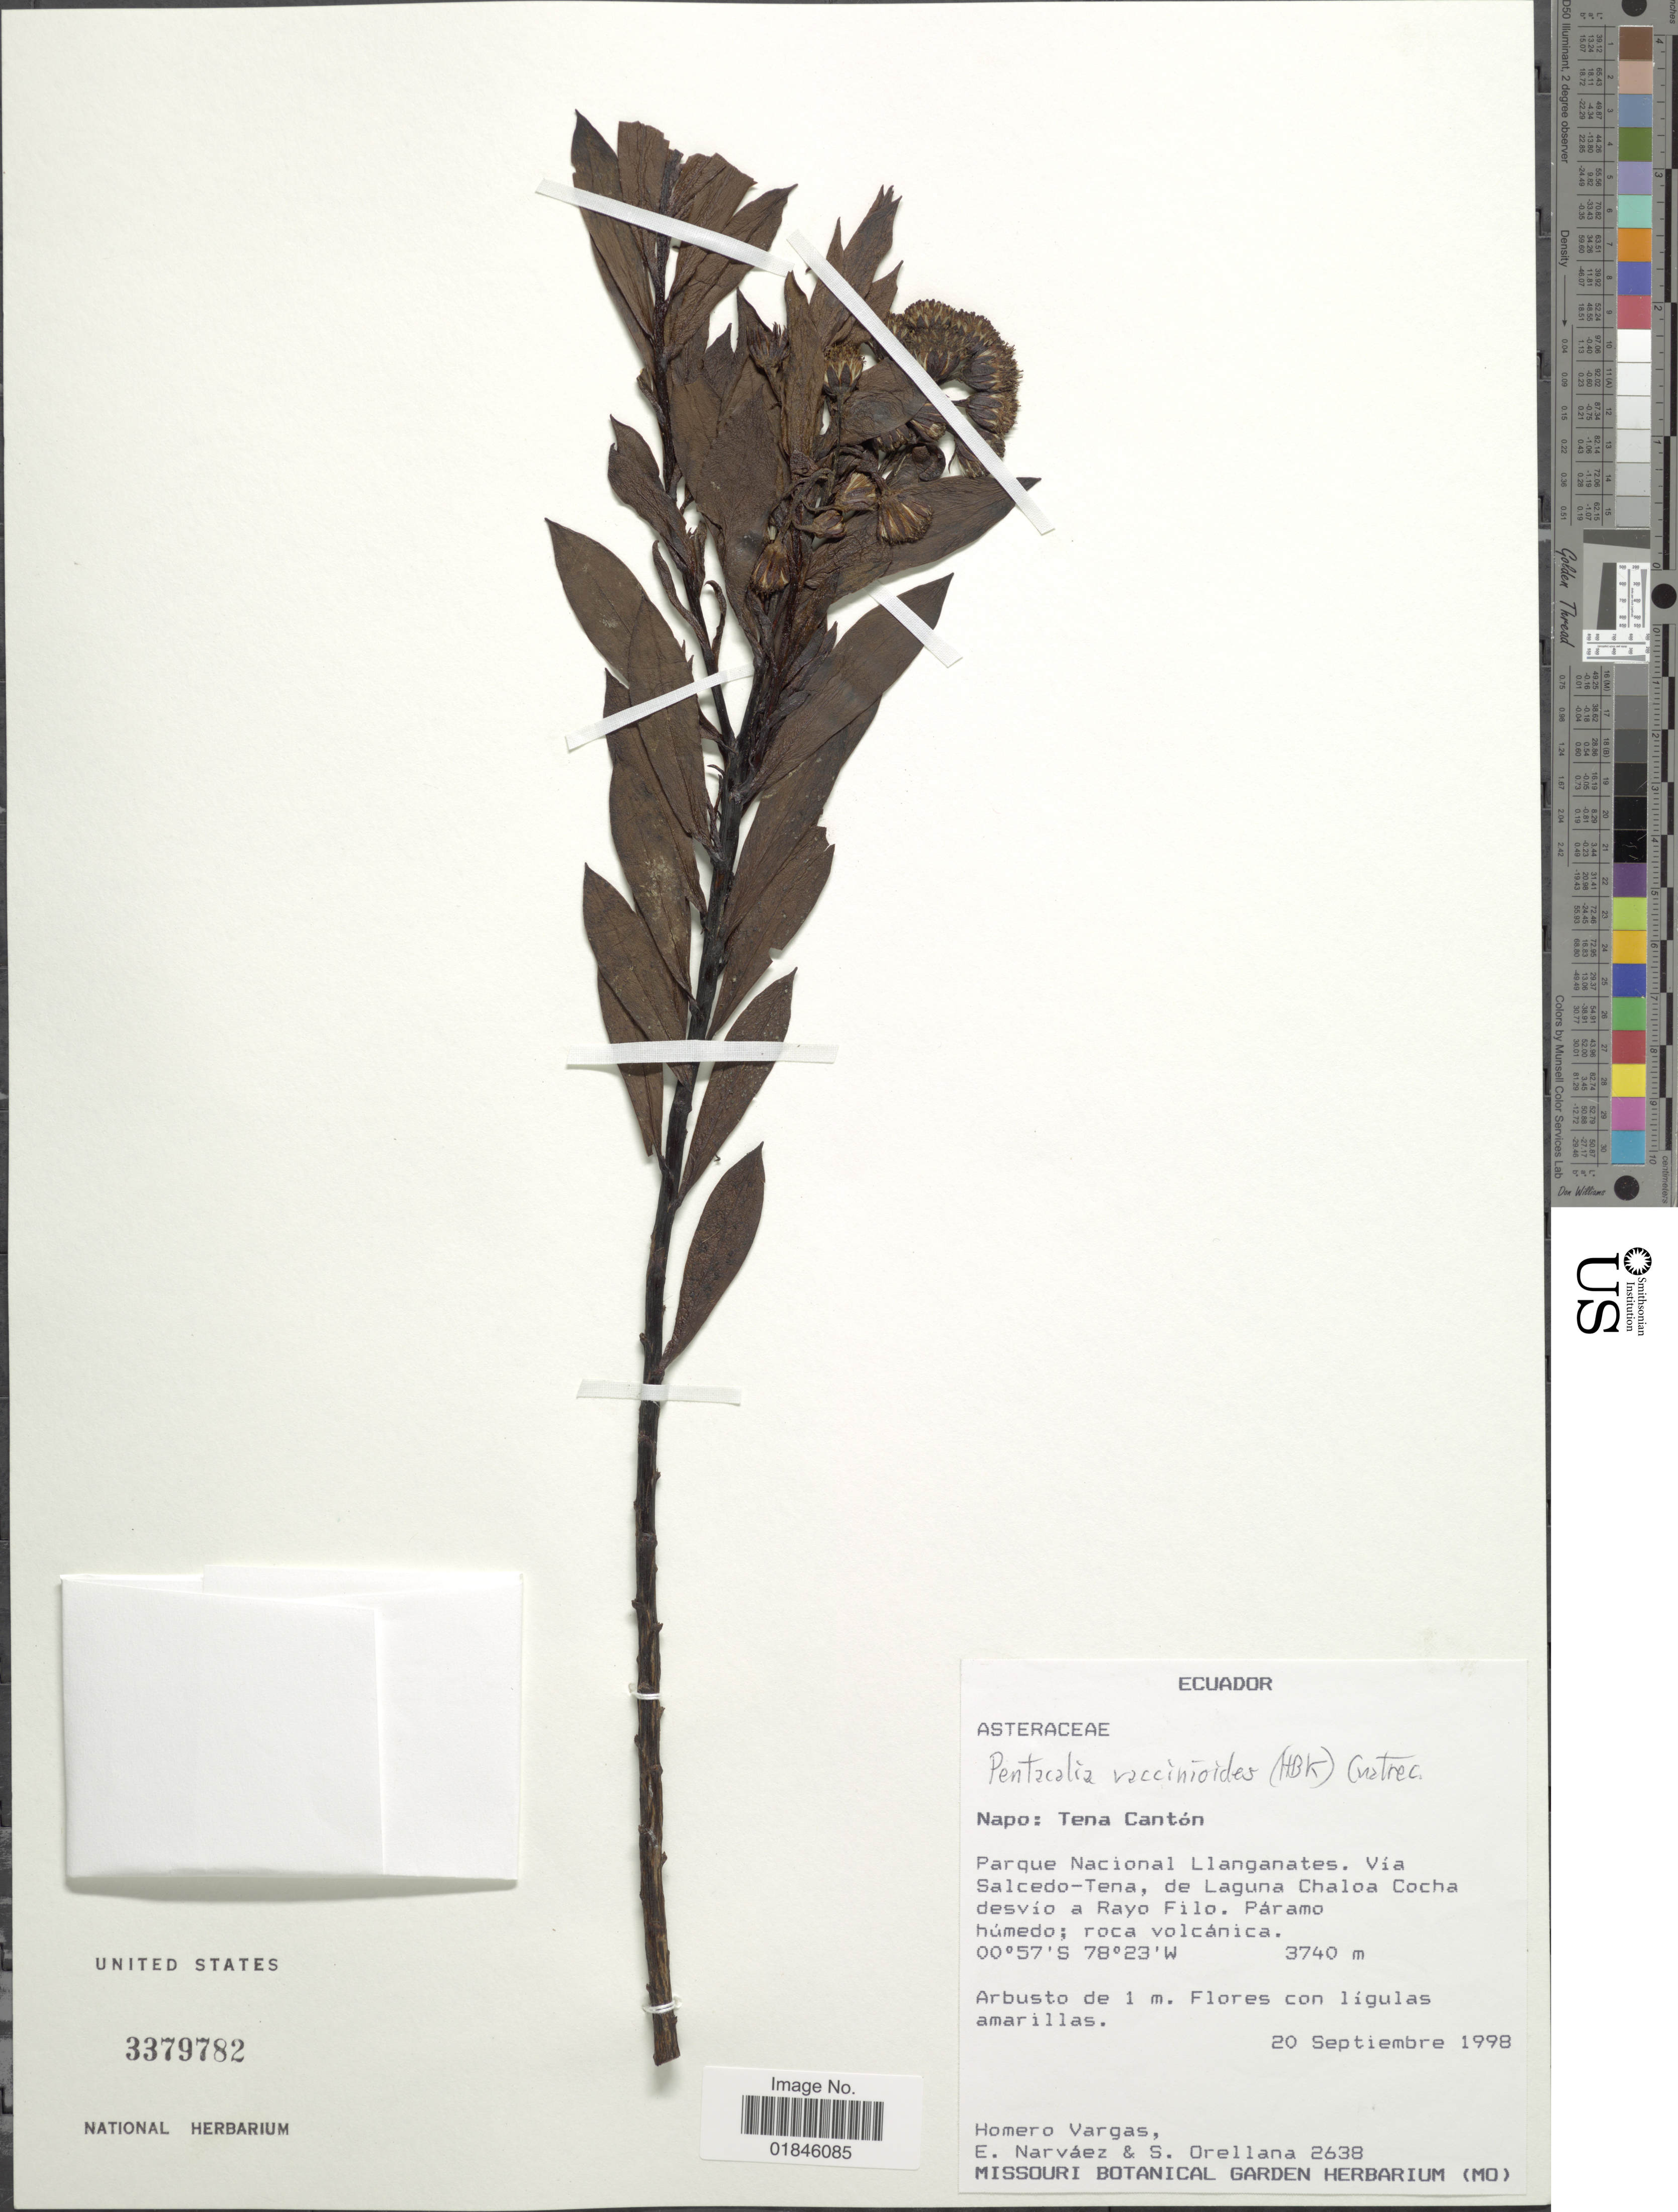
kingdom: Plantae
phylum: Tracheophyta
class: Magnoliopsida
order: Asterales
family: Asteraceae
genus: Pentacalia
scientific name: Pentacalia vaccinioides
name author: (Kunth) Cuatrec.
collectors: H. Vargas, E. Narváez & S. Orellana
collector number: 2638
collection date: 1998-09-20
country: Ecuador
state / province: Napo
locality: Napo: Tena Cantón. Parque Nacional Llanganates. Vía Salcedo-Tena, de Laguna Chaloa Cocha desvío a Rayo Filo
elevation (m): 3740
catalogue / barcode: US 3379782